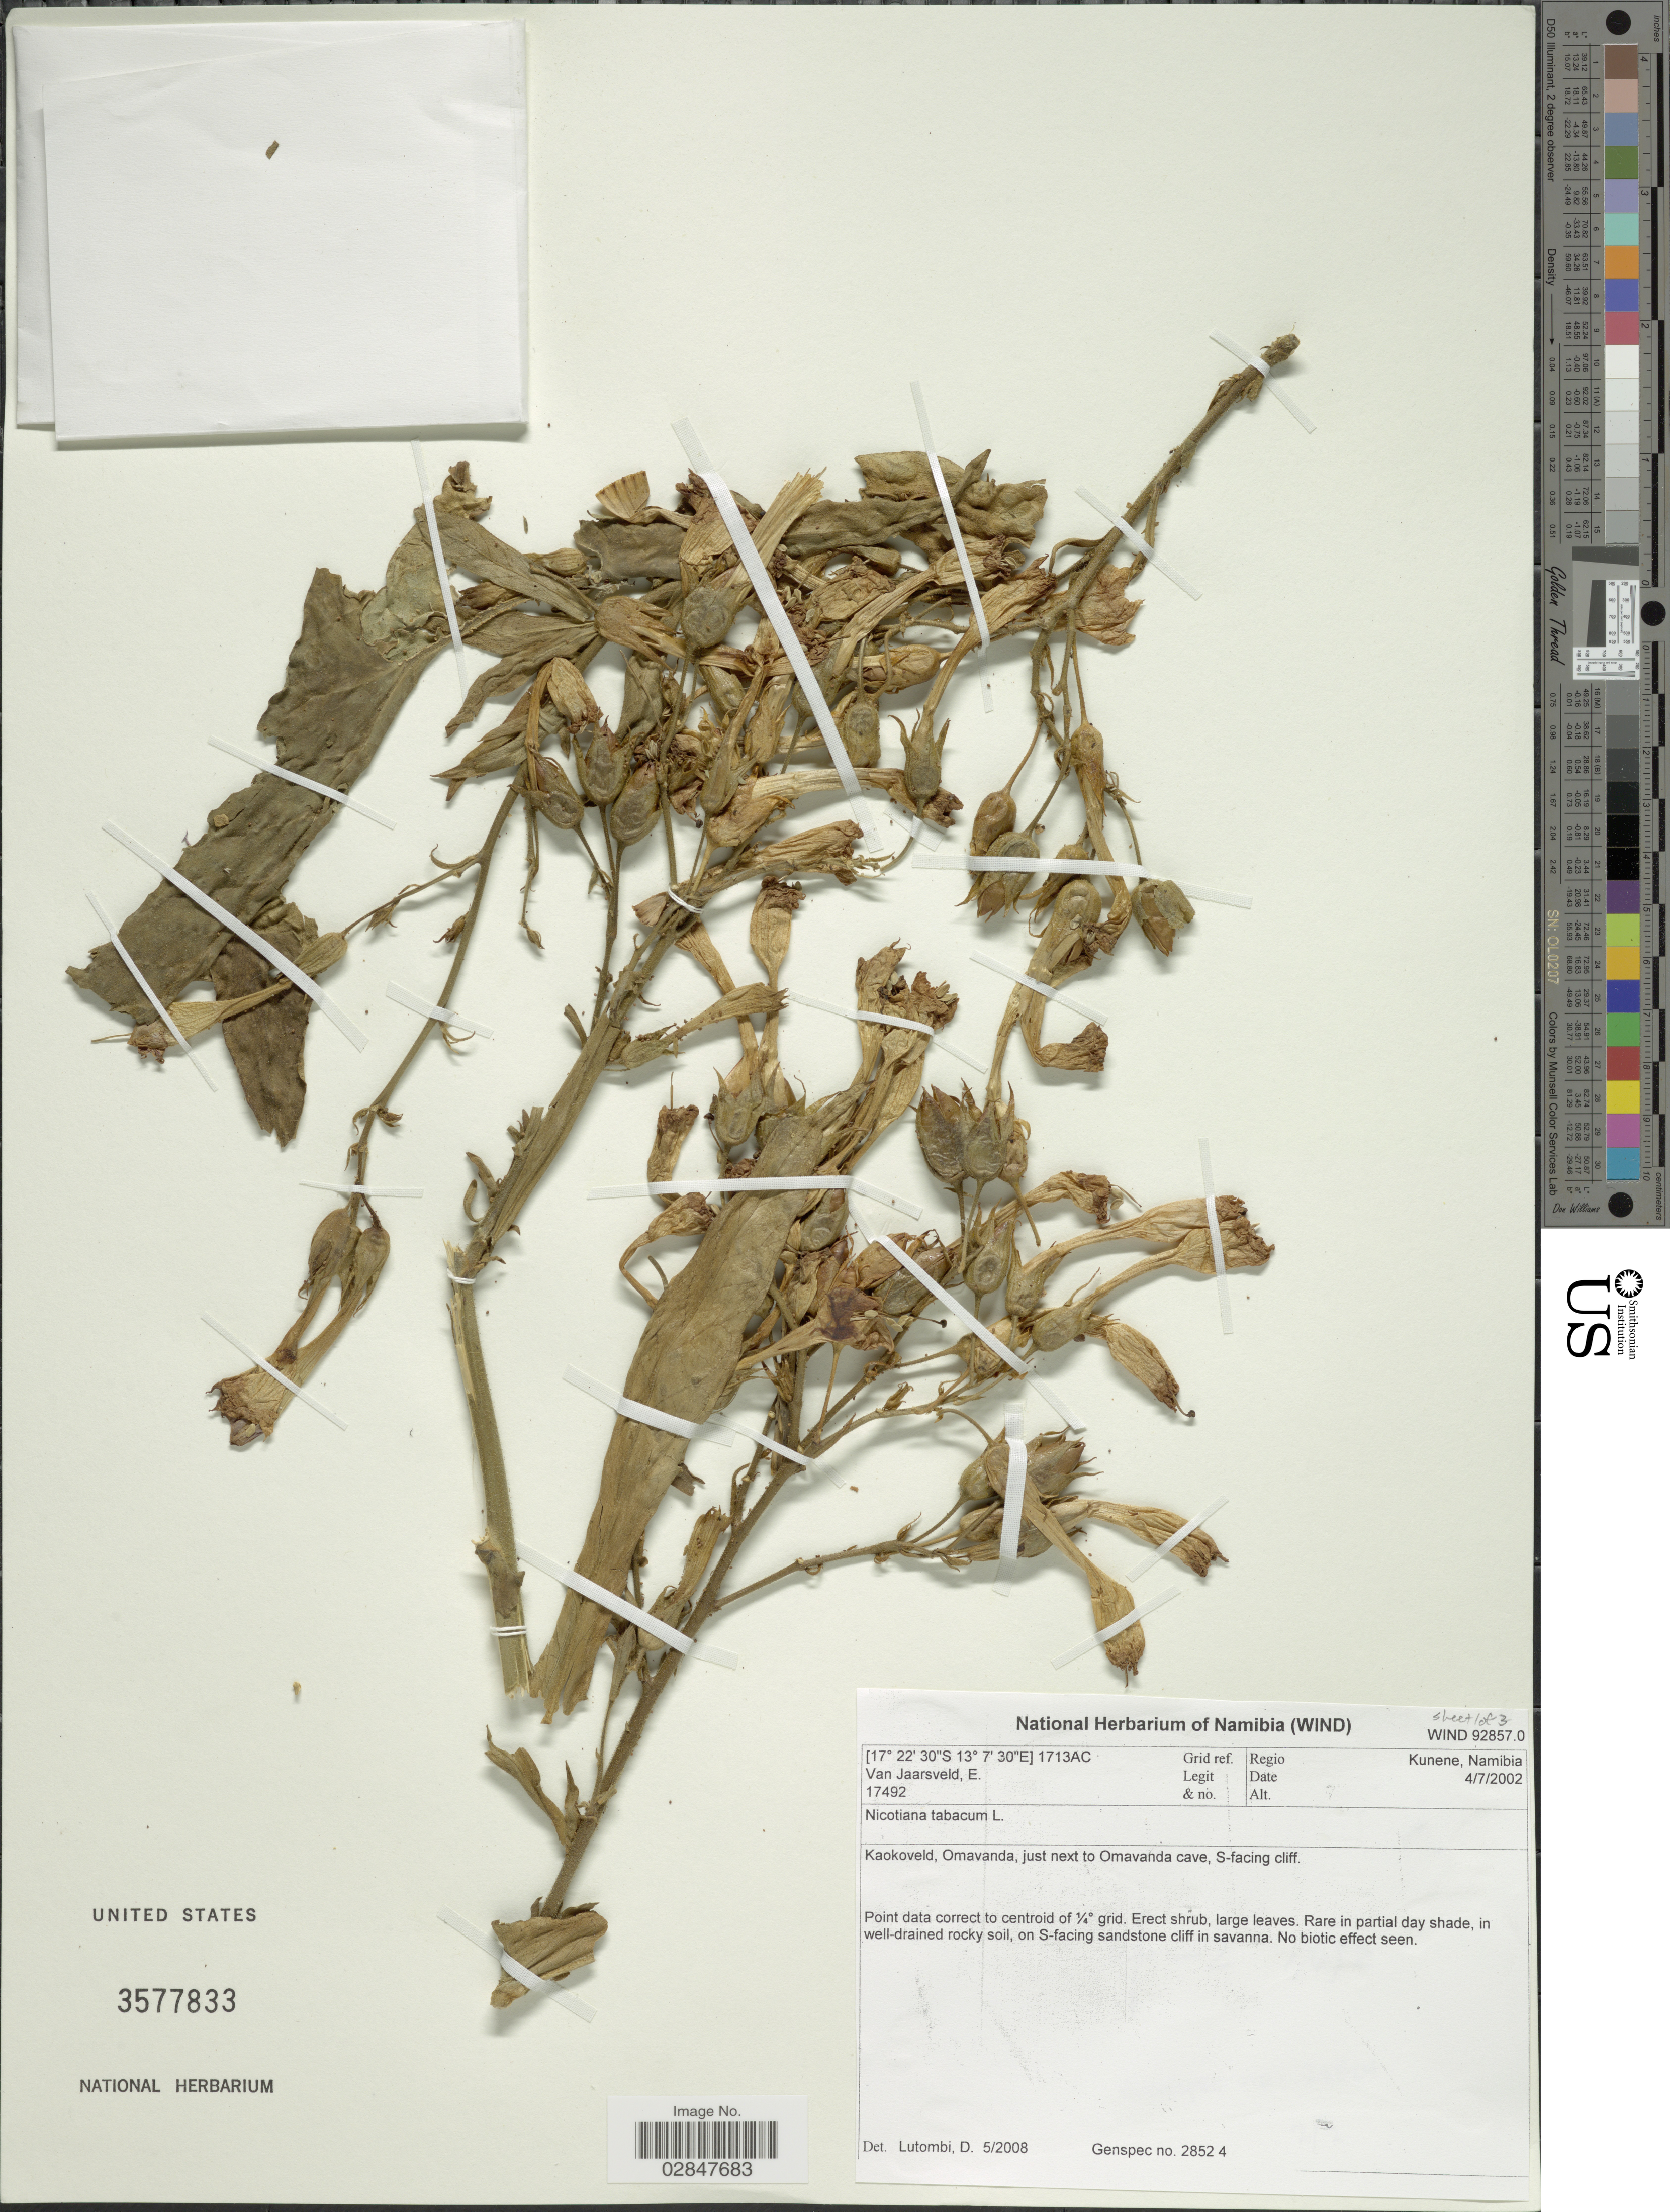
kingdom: Plantae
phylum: Tracheophyta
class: Magnoliopsida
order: Solanales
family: Solanaceae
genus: Nicotiana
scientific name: Nicotiana tabacum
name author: L.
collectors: E. van Jaarsveld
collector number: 17492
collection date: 2002-04-07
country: Namibia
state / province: Kunene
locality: Grid Ref. 1713AC. Regio Kunene. Kaokoveld, Omavanda, just next to Omavanda cave, S-facing cliff.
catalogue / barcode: US 3577833